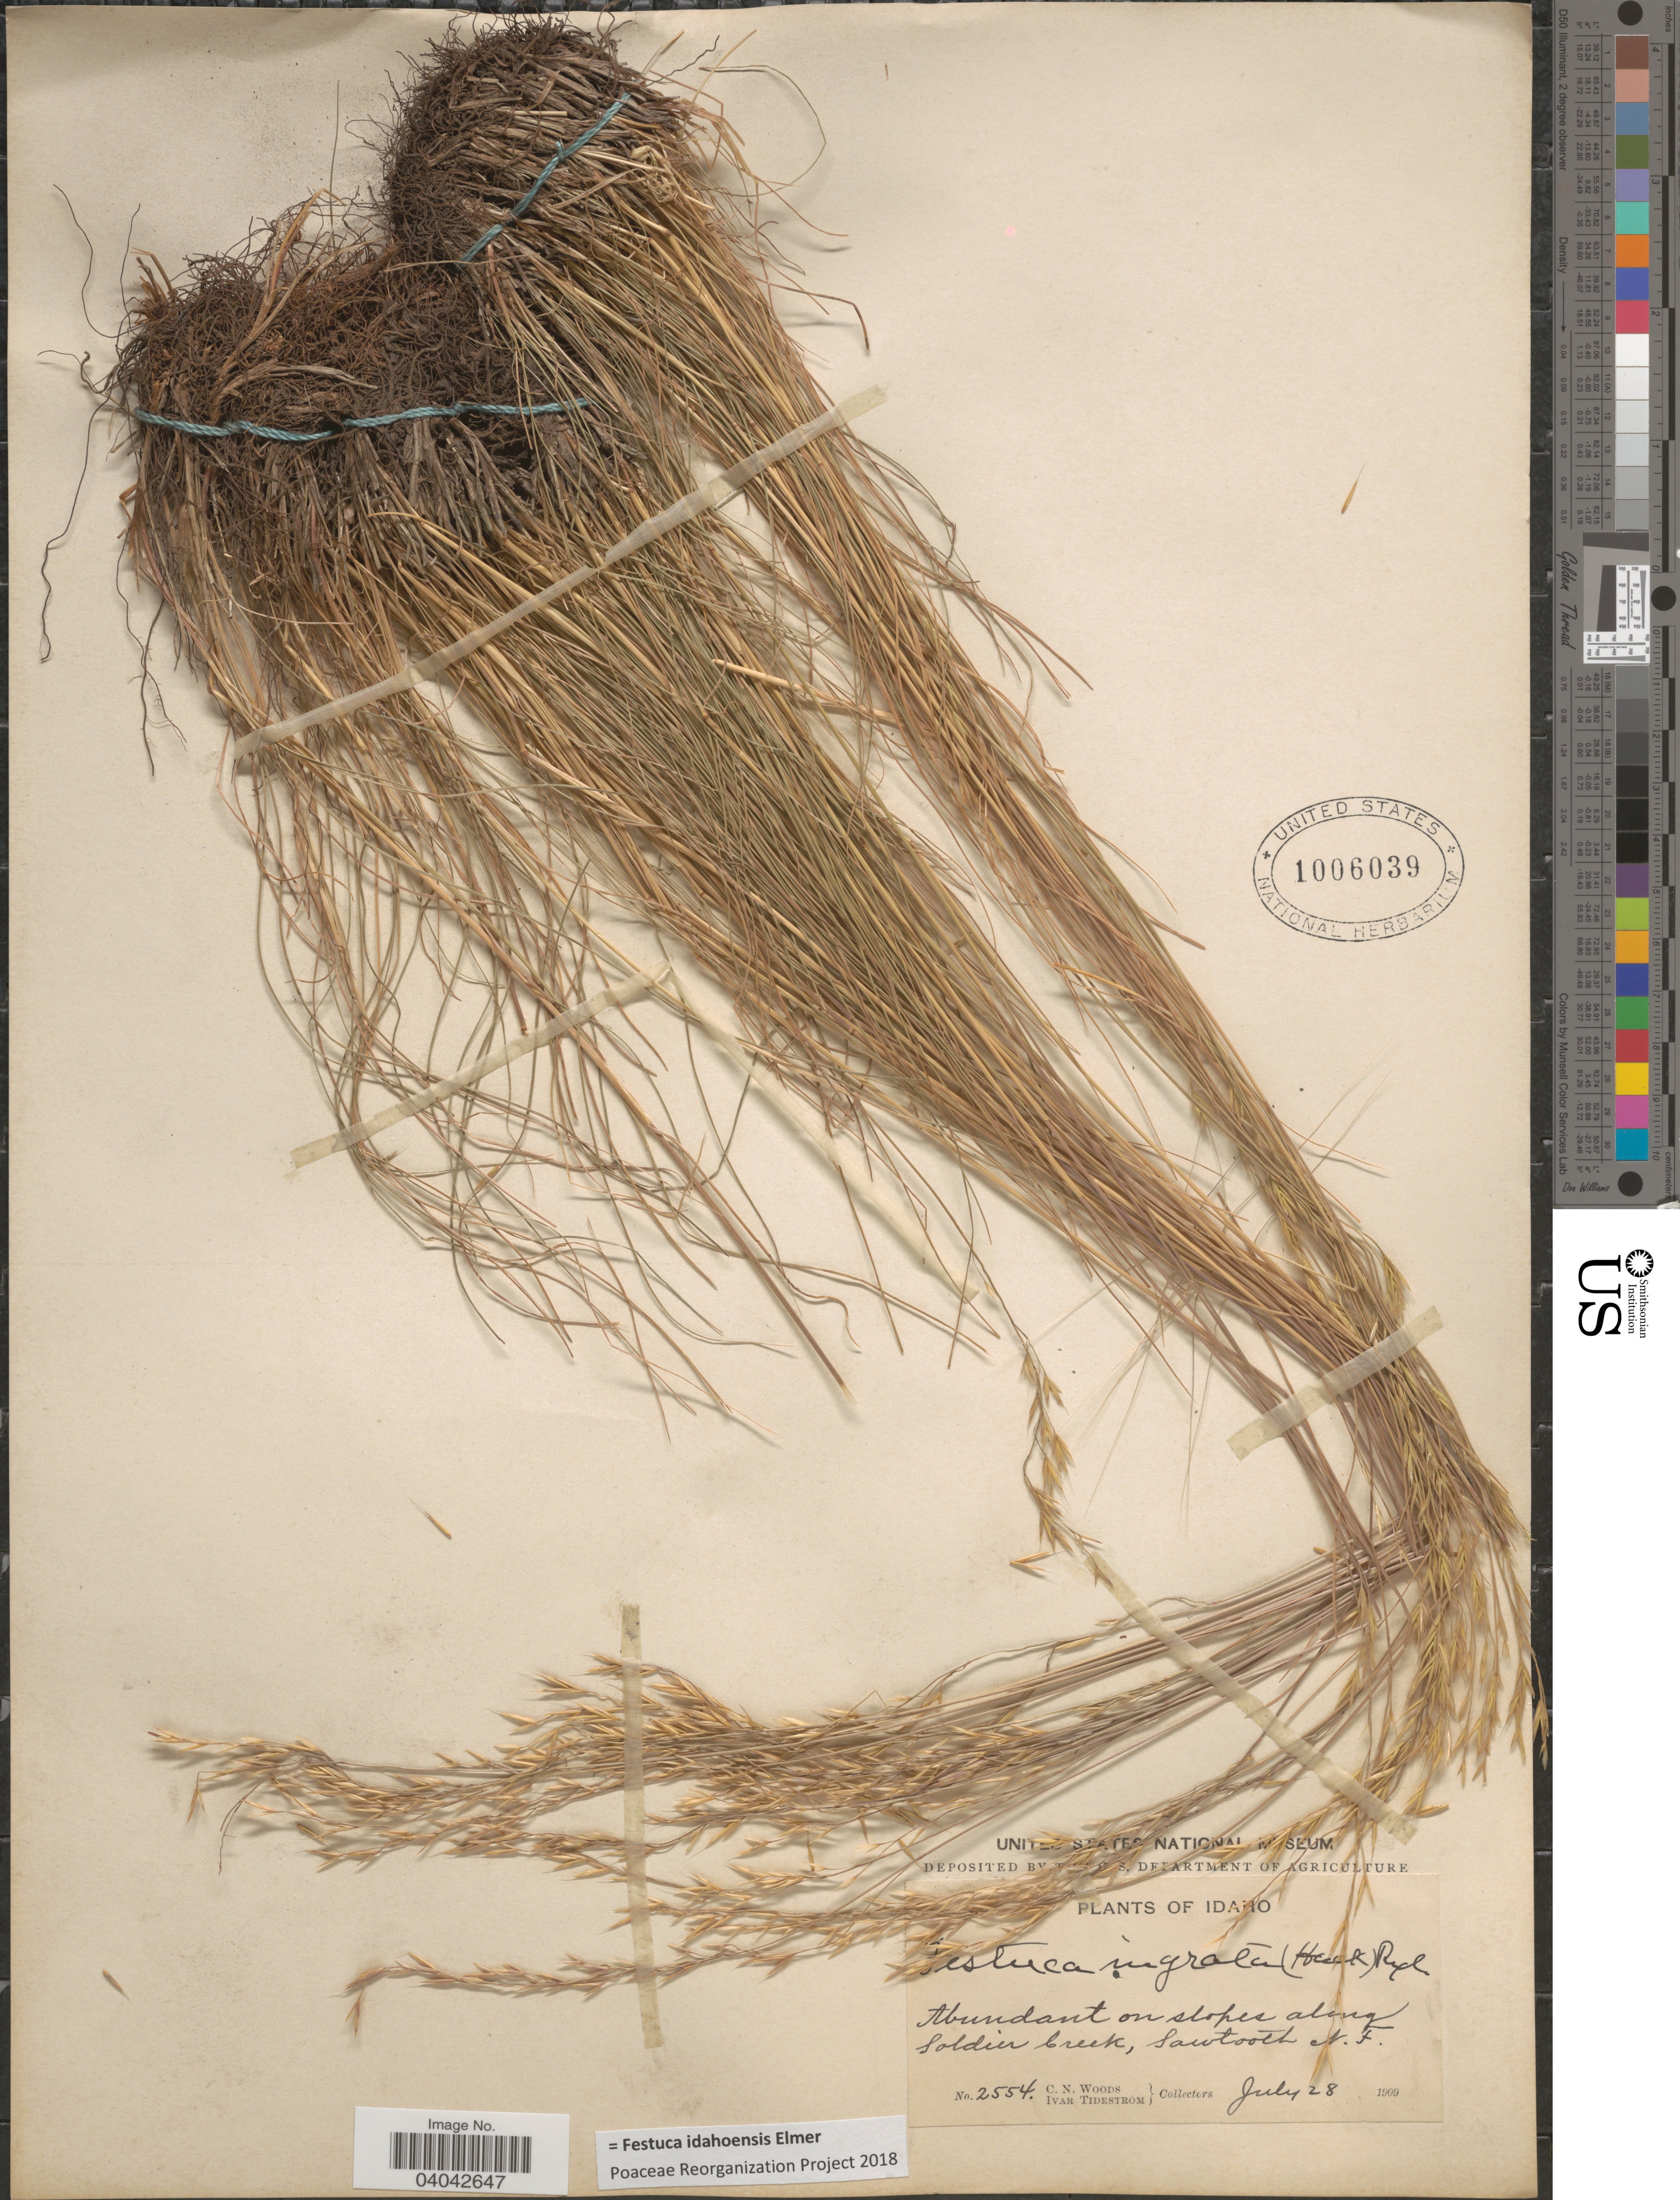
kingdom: Plantae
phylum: Tracheophyta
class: Liliopsida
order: Poales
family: Poaceae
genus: Festuca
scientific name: Festuca idahoensis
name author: Elmer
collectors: C. Woods & I. F. Tidestrom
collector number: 2554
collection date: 1909-07-28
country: United States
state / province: Idaho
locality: On slopes along Soldier Creek, Sawtooth N.F.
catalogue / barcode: US 1006039